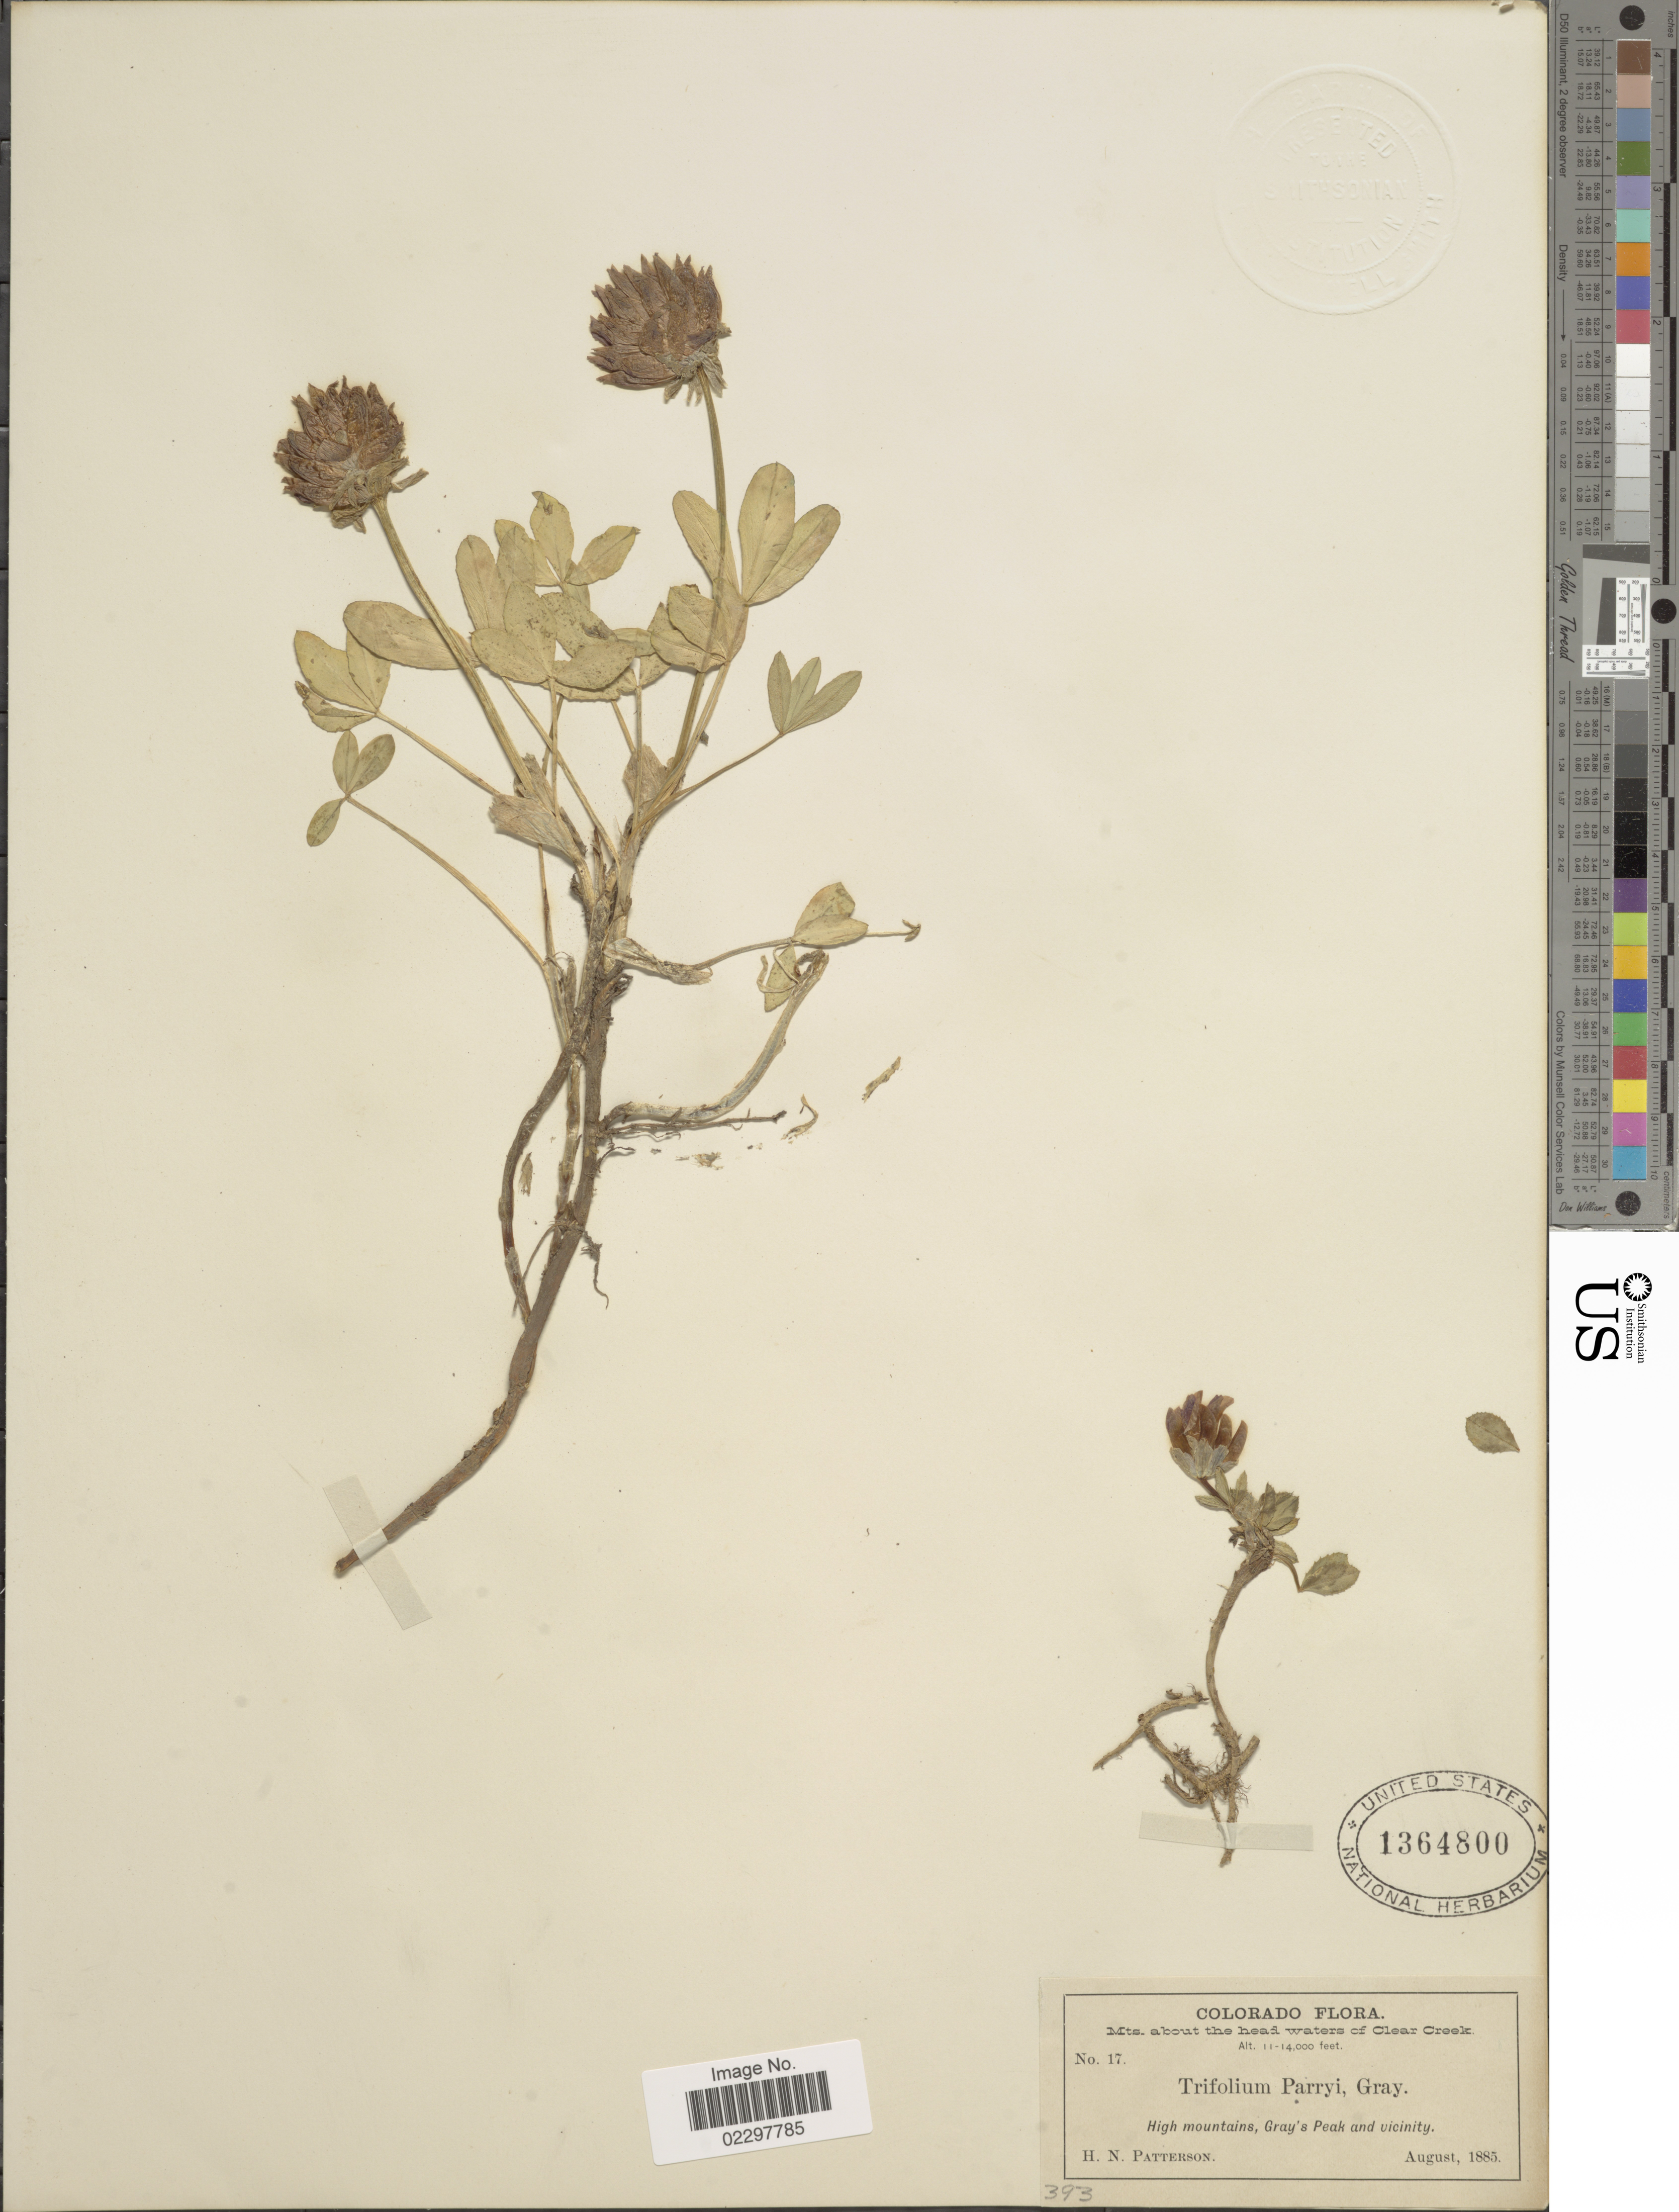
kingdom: Plantae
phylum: Tracheophyta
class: Magnoliopsida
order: Fabales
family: Fabaceae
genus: Trifolium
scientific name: Trifolium parryi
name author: A. Gray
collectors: H. N. Patterson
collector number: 17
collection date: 1885-08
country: United States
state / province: Colorado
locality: Mts. about the head waters of Clear Creek, High mountains, Gray's Peak and vicinity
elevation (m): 3353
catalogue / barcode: US 1364800